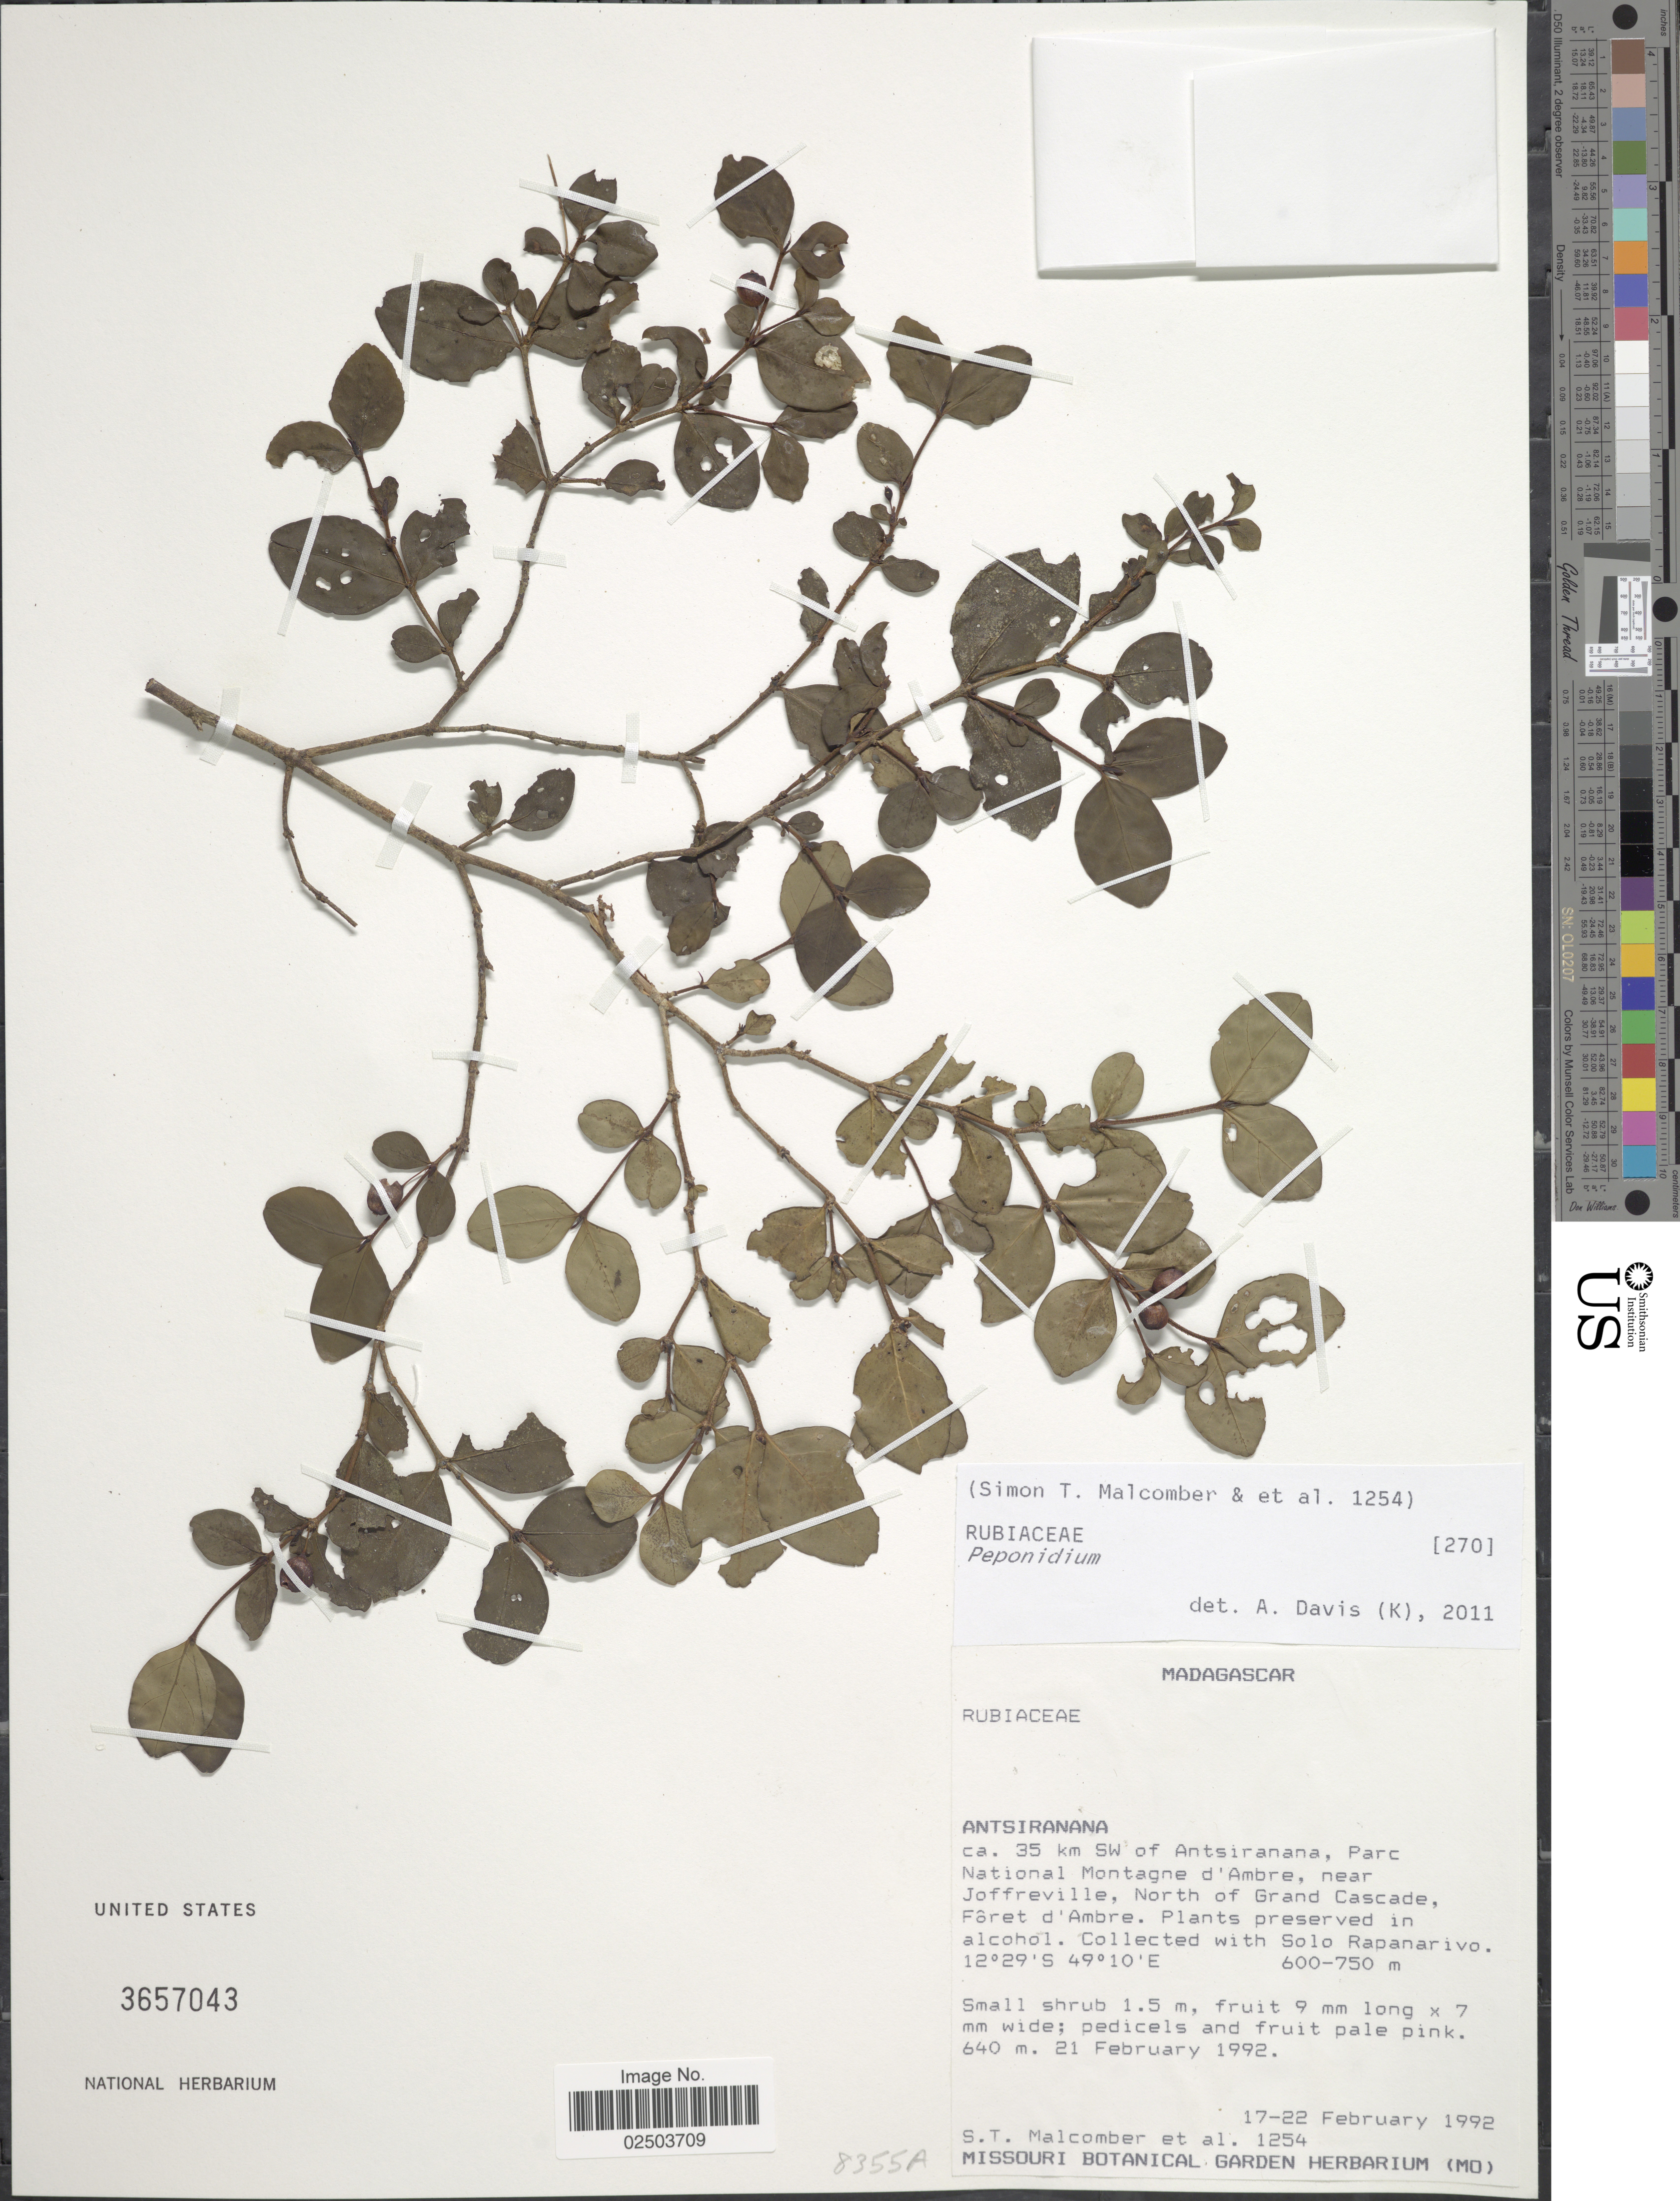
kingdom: Plantae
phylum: Tracheophyta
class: Magnoliopsida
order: Gentianales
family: Rubiaceae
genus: Peponidium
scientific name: Peponidium sp.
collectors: S. T. Malcomber & et al.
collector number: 1254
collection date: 1992-02-17/1992-02-22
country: Madagascar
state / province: Diana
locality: Ca. 35 km SW of Antsiranana, Parc National Montagne d'Ambre, near Joffreville, North of Grand Cascade, Foret d'Ambre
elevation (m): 600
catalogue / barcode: US 3657043